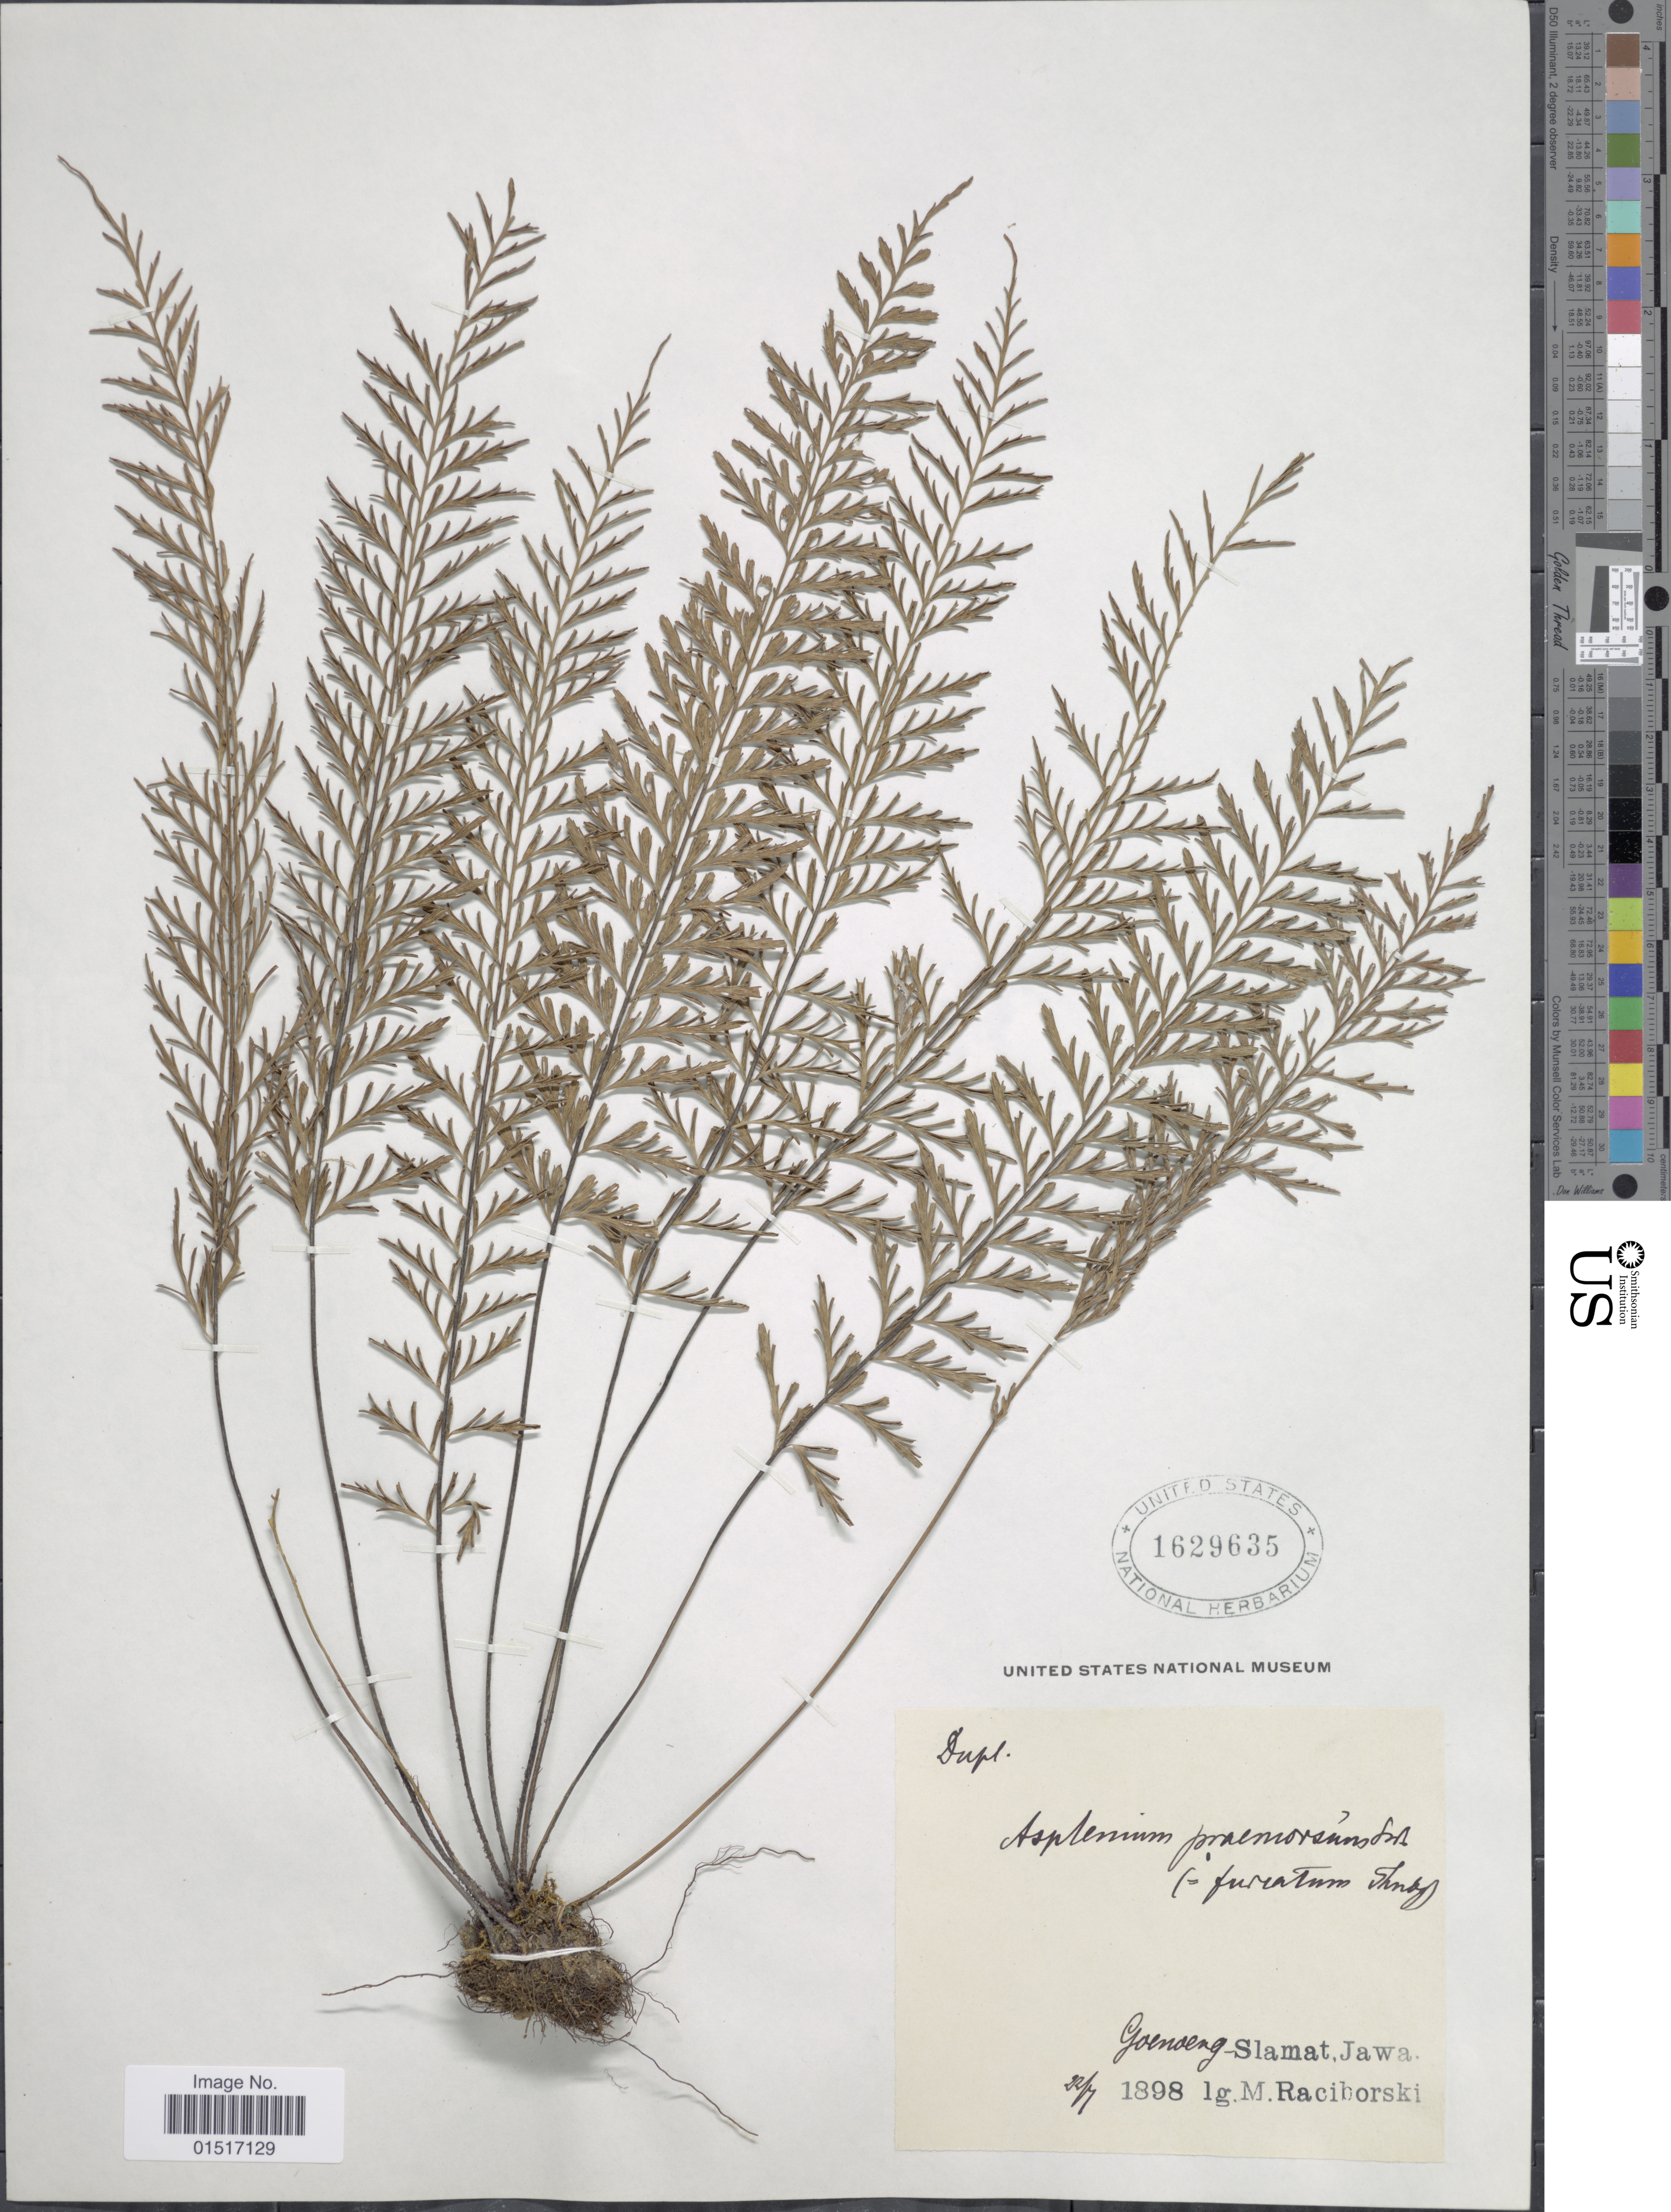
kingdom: Plantae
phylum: Tracheophyta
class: Polypodiopsida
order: Polypodiales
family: Aspleniaceae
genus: Asplenium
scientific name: Asplenium stereophyllum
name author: Kunze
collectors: M. Raciborski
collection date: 1898-07-22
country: Indonesia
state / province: Java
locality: Goenoeng - Slamat, Jawa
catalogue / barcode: US 1629635